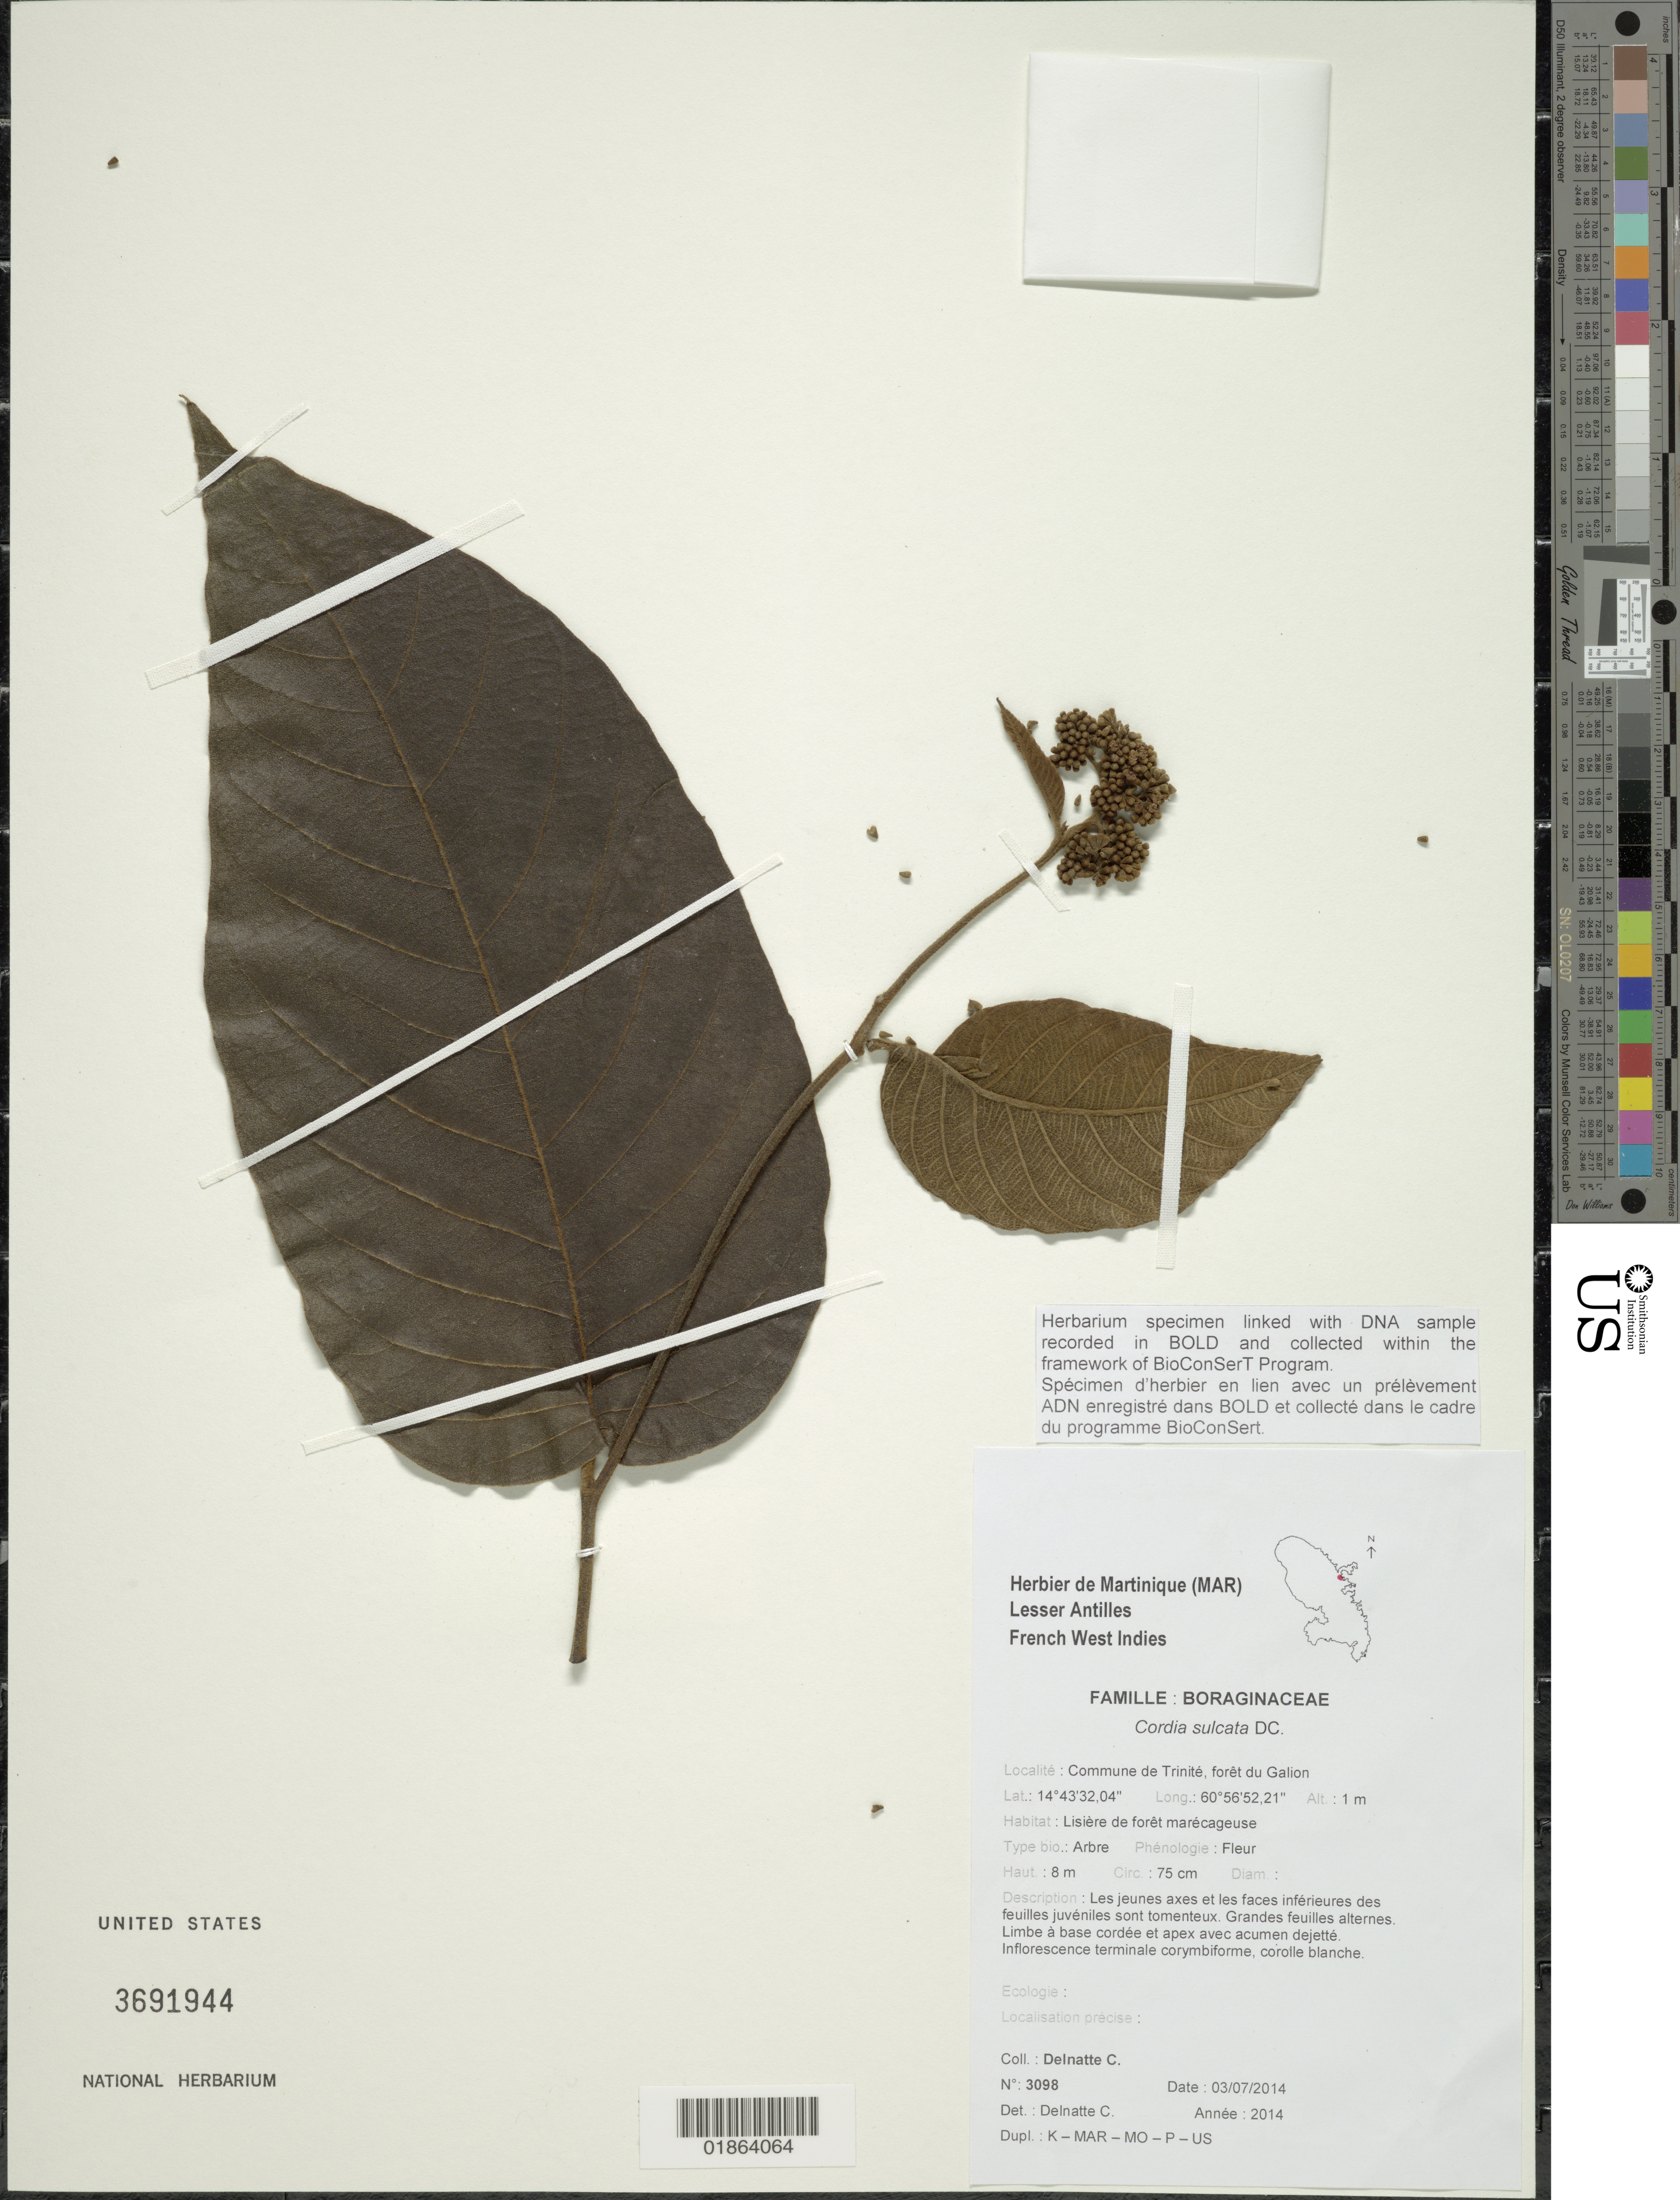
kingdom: Plantae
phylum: Tracheophyta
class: Magnoliopsida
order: Boraginales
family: Cordiaceae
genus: Cordia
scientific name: Cordia sulcata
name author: DC.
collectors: C. Delnatte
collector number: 3098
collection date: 2014-03-07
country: Martinique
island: Martinique I.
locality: Commune de Trinité, forêt du Galion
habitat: Lisière de forêt marécageuse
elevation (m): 1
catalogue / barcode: US 3691944